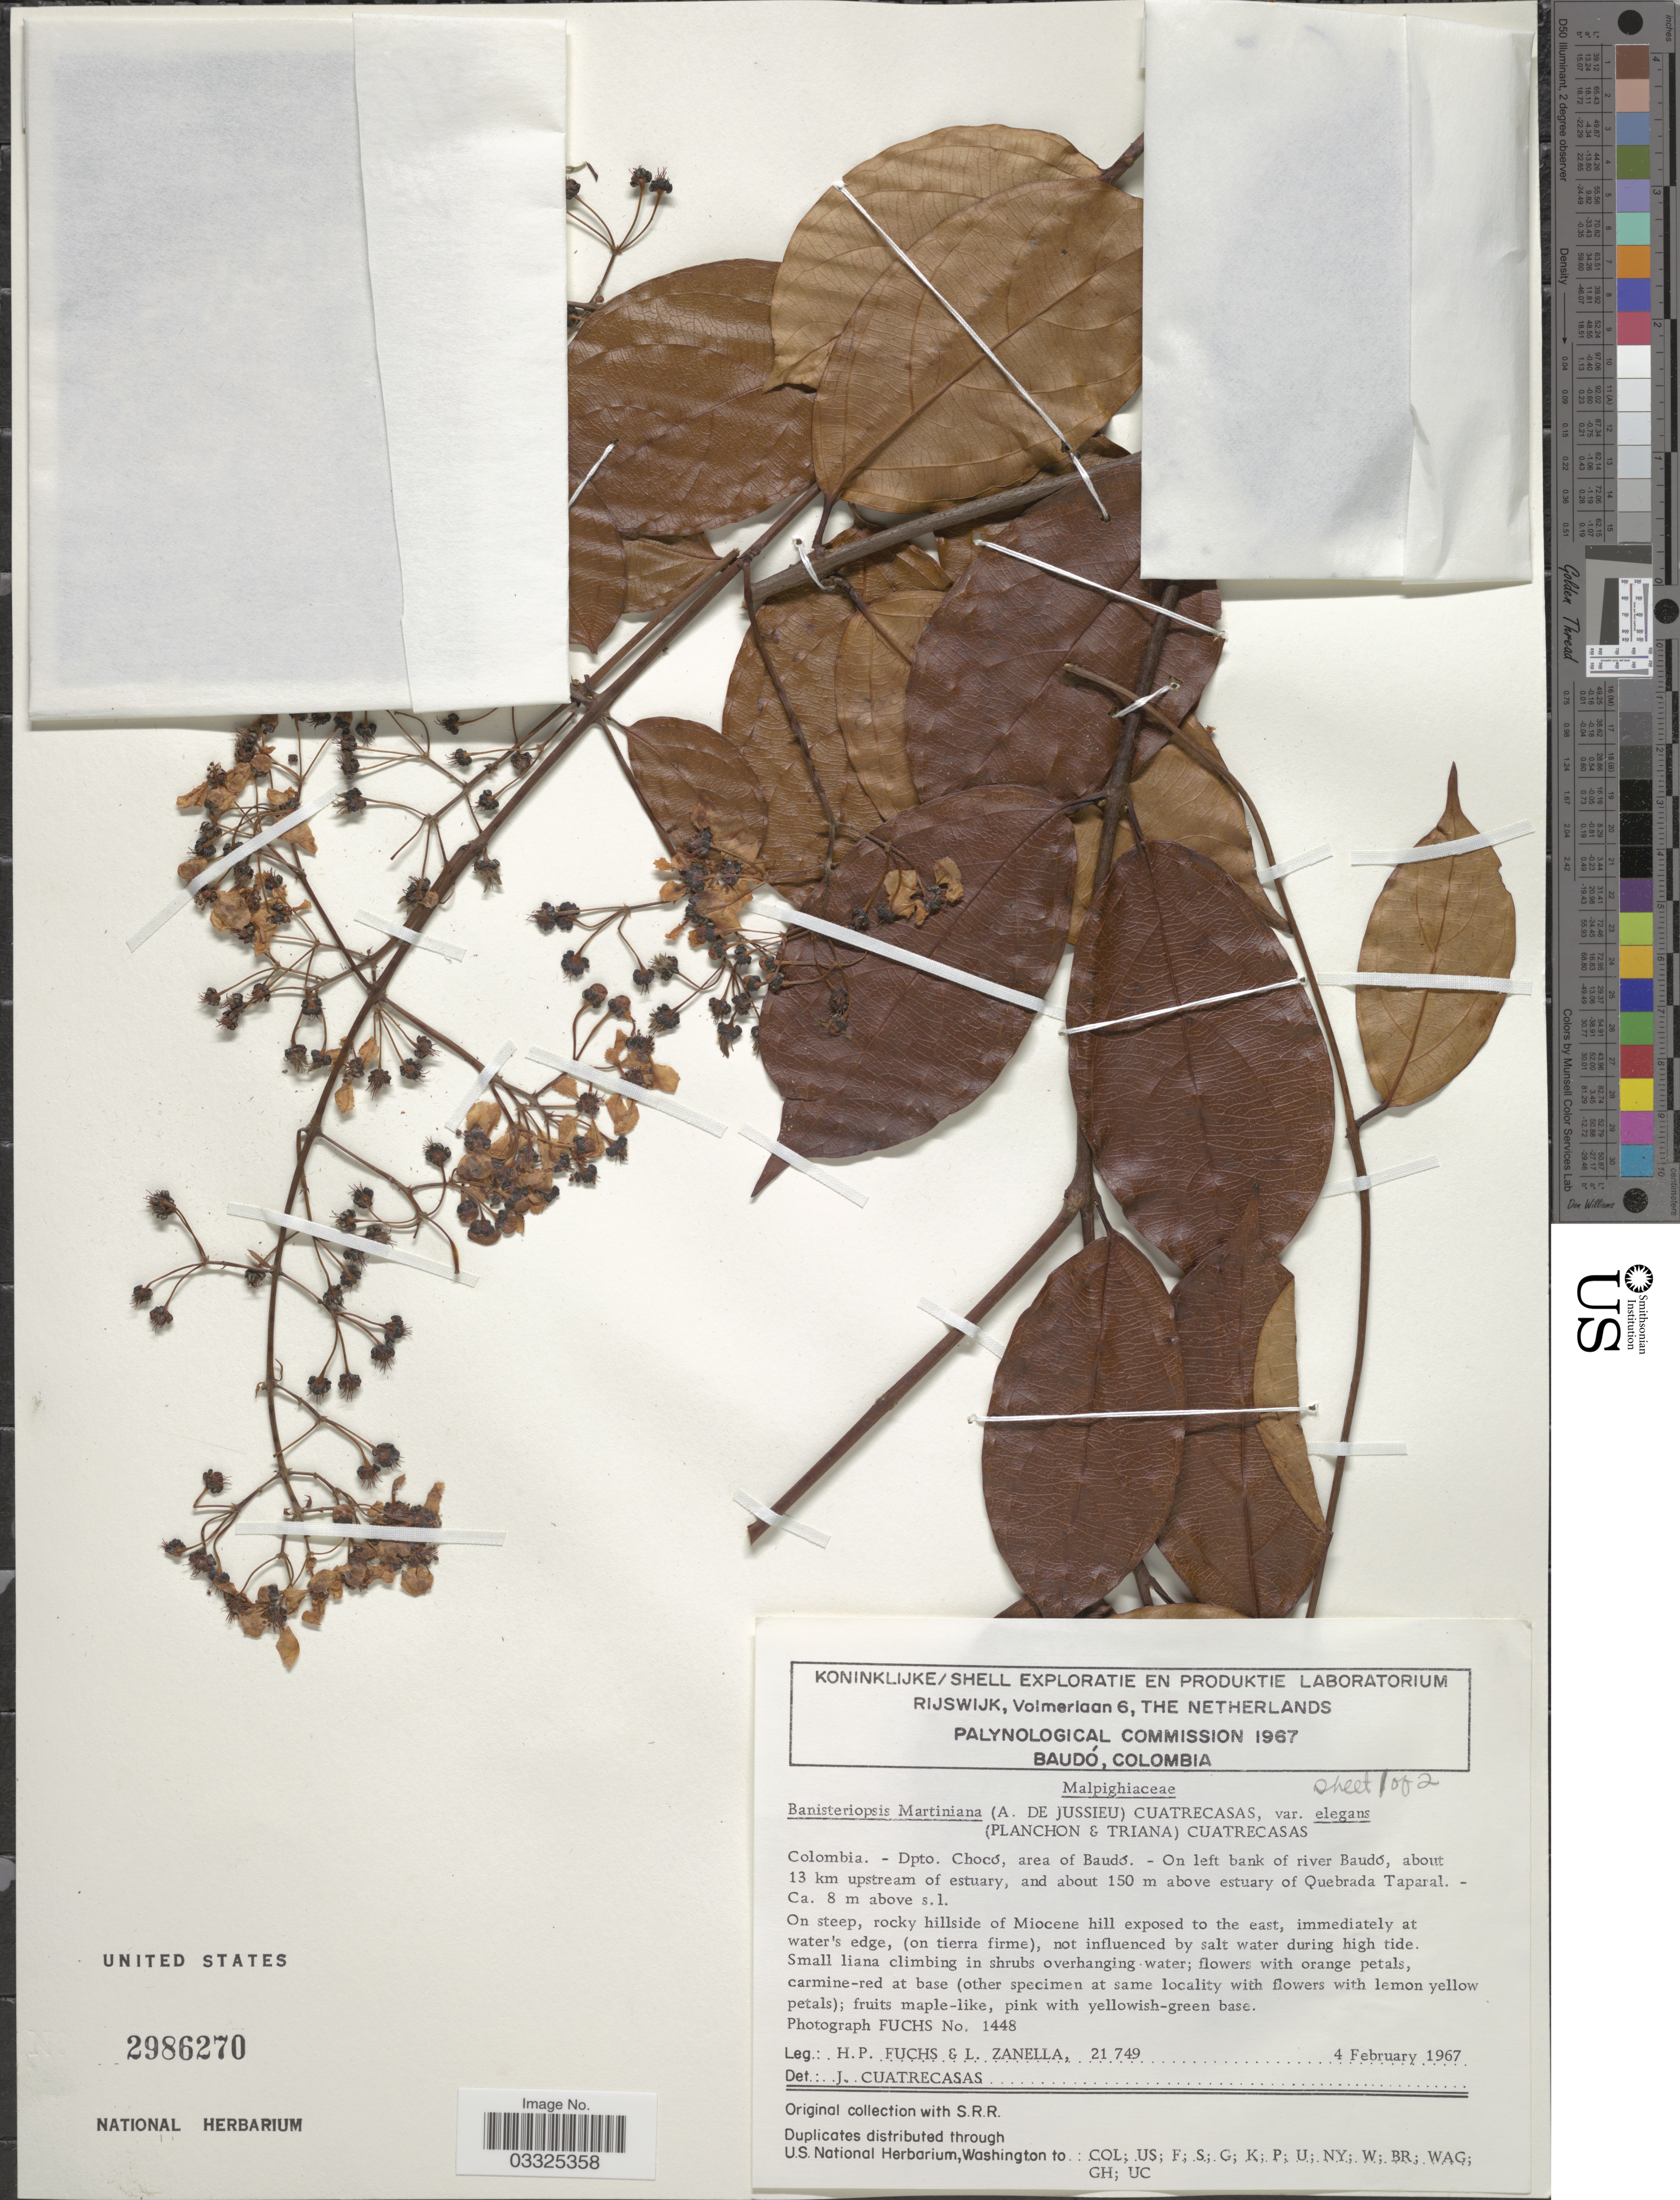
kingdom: Plantae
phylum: Tracheophyta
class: Magnoliopsida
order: Malpighiales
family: Malpighiaceae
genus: Banisteriopsis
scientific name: Banisteriopsis martiniana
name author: (A. Juss.) Cuatrec.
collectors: H. P. Fuchs & L. Zanella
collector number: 21749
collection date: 1967-02-04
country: Colombia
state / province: Chocó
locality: Dpto. Chocó, area of Baudó. - On left bank of river Baudó, about 13 km upstream of estuary, and about 150m above estuary of Quebrada Taparal. On steep, rocky hillside of Miocene hill exposed to the east.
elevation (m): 8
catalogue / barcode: US 2986270